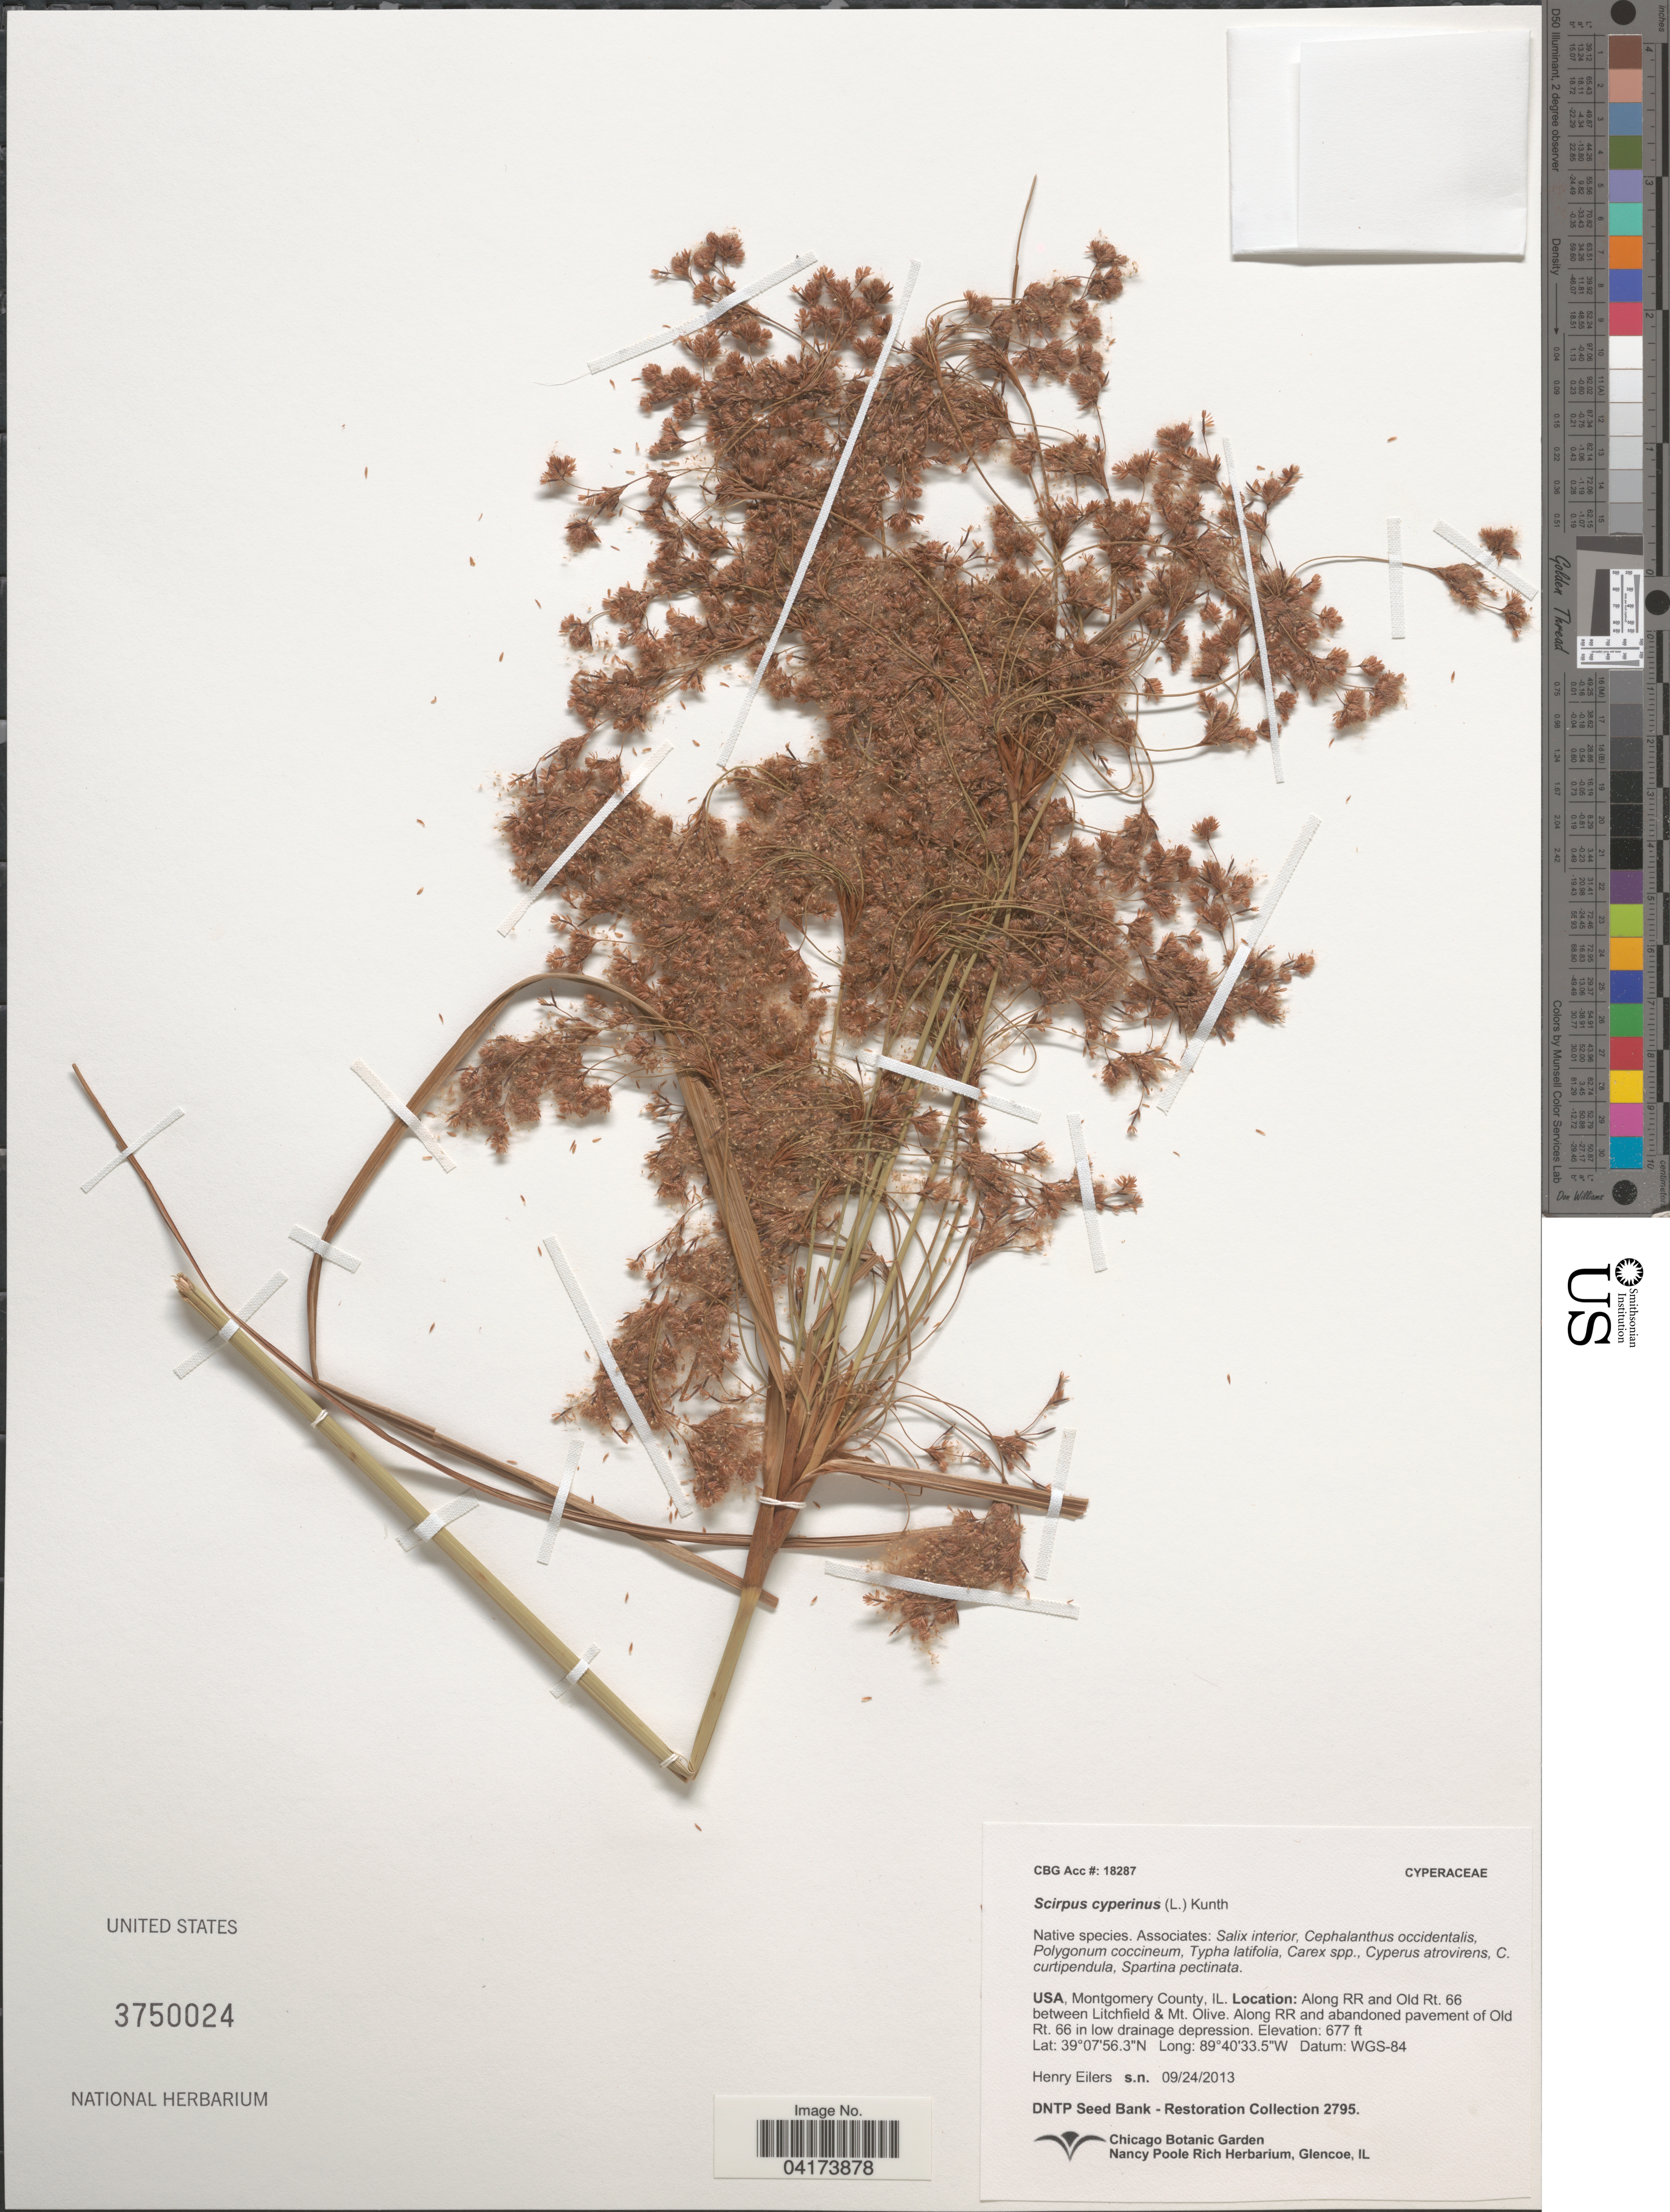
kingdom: Plantae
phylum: Tracheophyta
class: Liliopsida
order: Poales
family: Cyperaceae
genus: Scirpus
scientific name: Scirpus cyperinus (L.) Kunth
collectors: H. Eilers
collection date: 2013-09-24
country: United States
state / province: Illinois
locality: Montgomery County. Along RR and Old Rt. 66 between Litchfield & Mt. Olive. Along RR and abandoned pavement of Old Rt. 66 in low drainage depression. Datum: WGS-84.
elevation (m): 206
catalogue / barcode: US 3750024